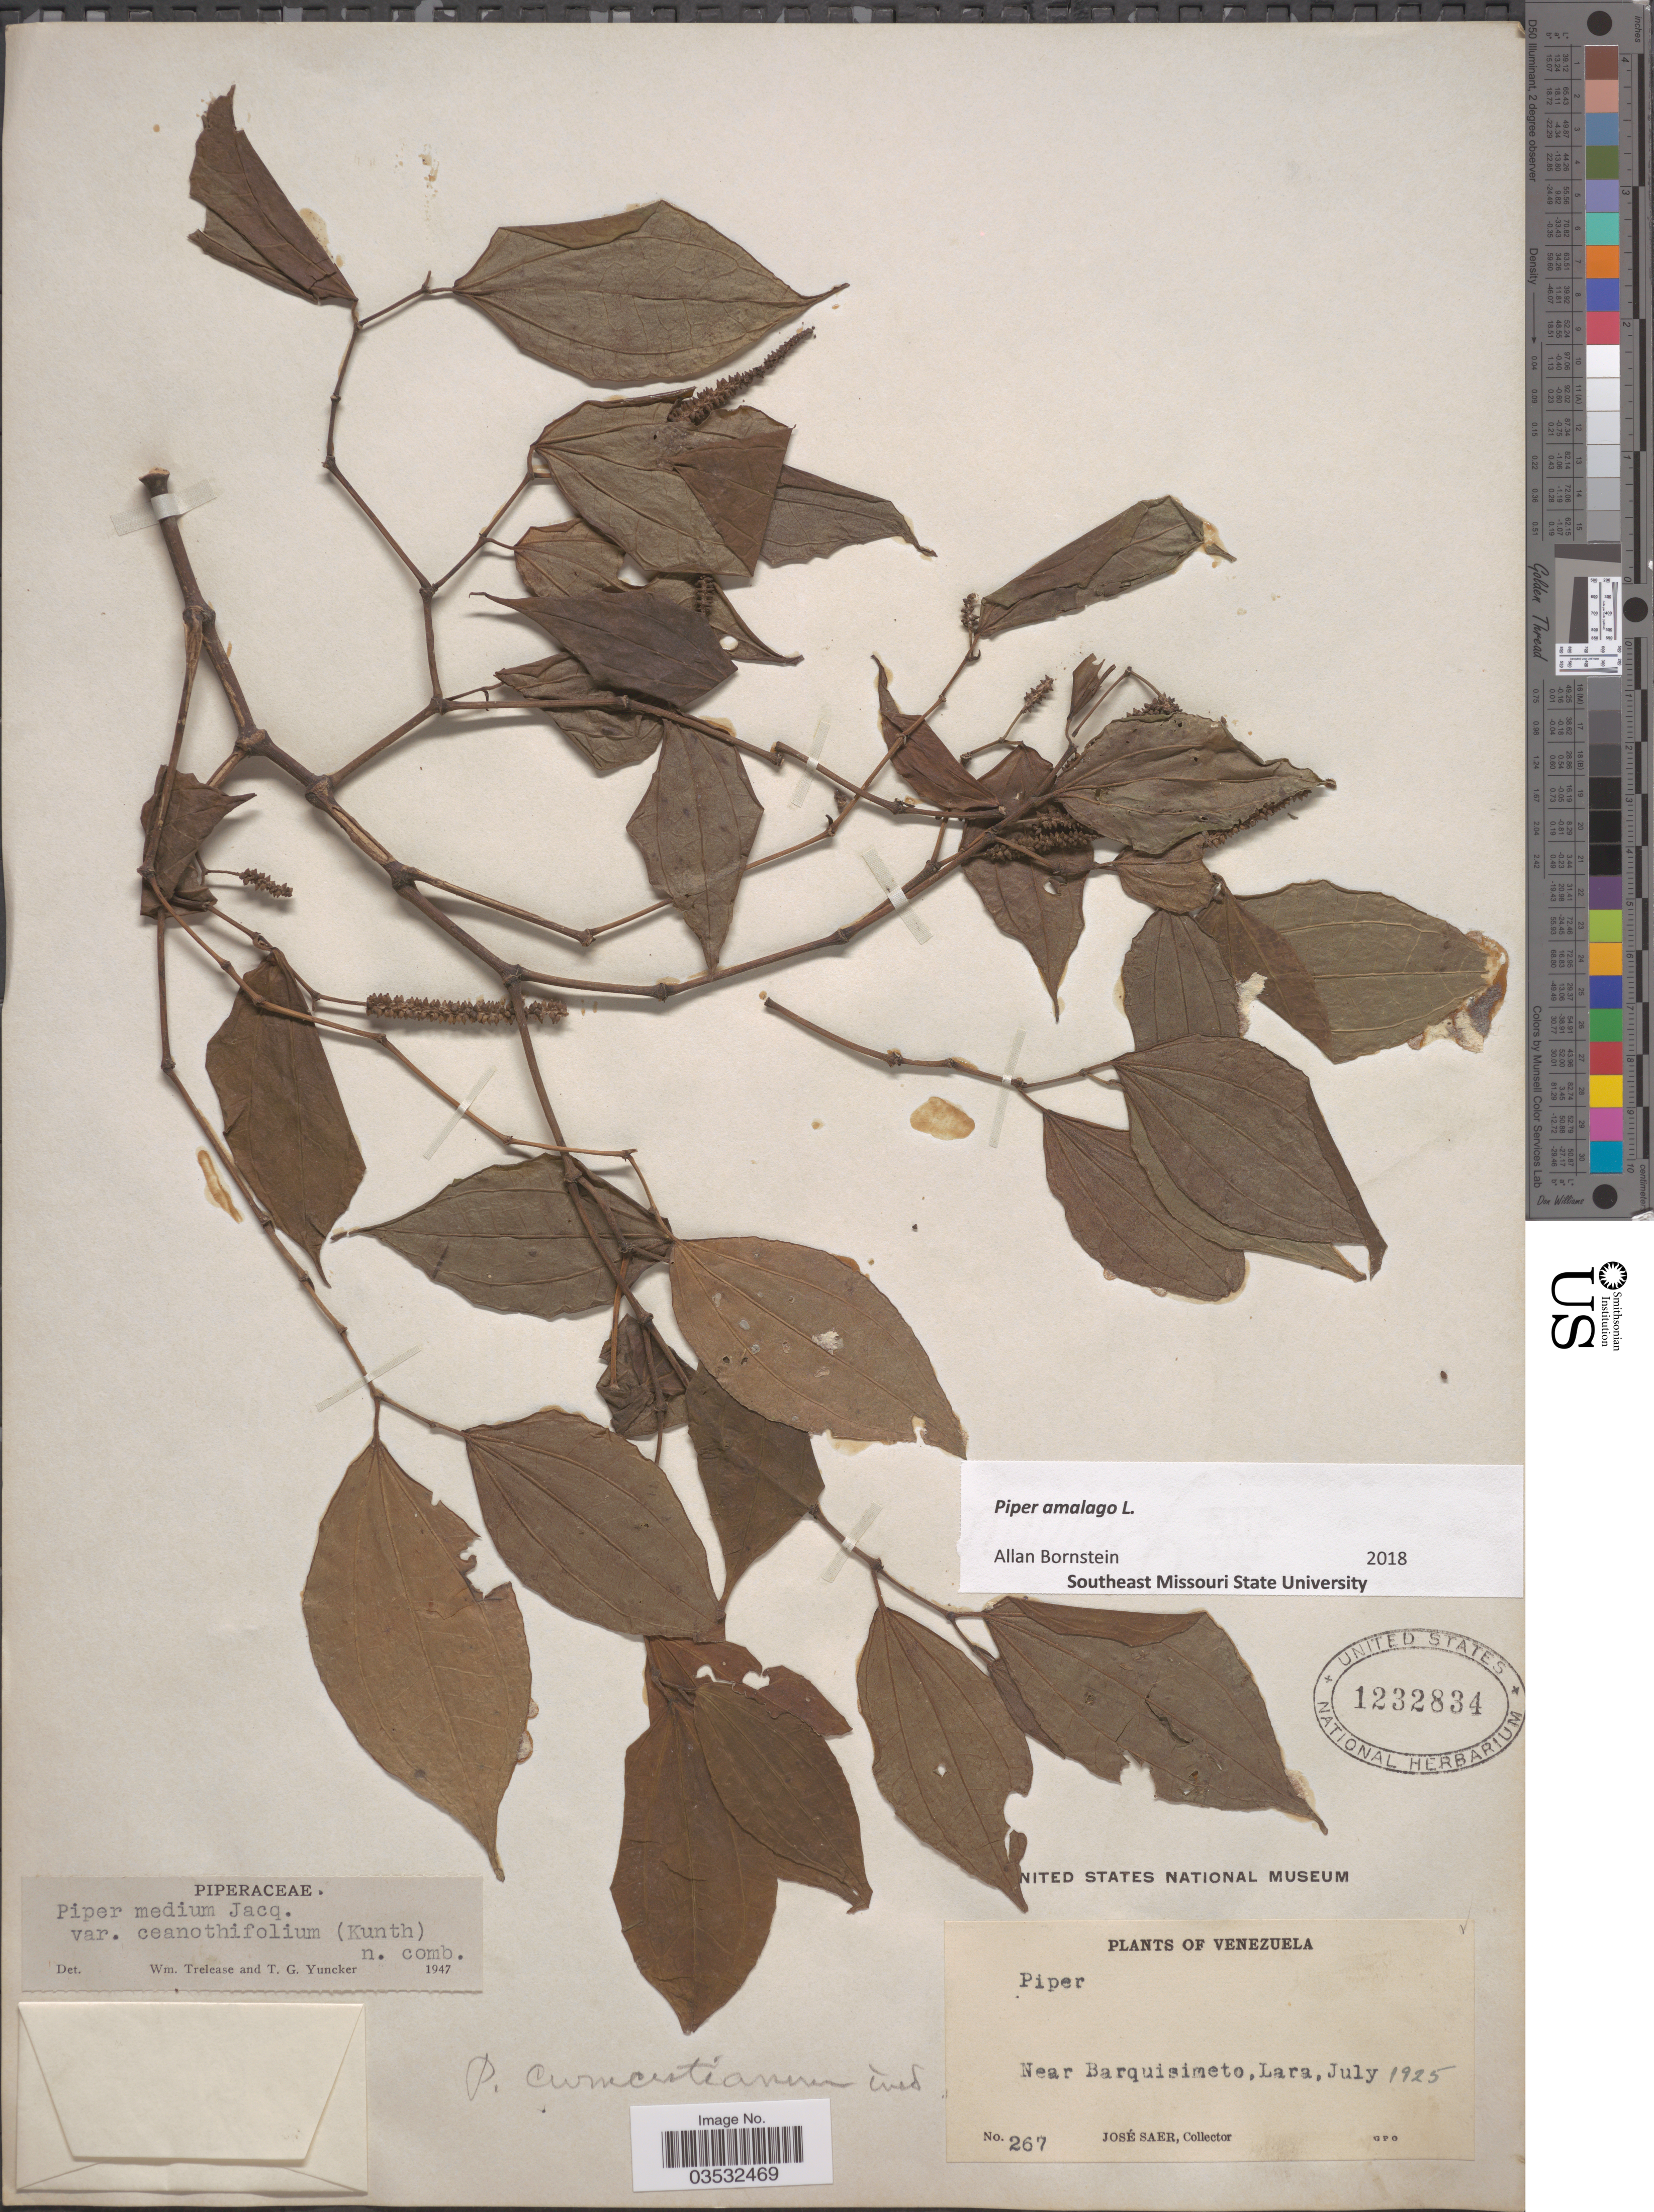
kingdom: Plantae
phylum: Tracheophyta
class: Magnoliopsida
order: Piperales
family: Piperaceae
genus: Piper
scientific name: Piper amalago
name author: L.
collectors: J. Saer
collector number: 267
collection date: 1929-07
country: Venezuela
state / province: Lara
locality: Near Barquisimeto.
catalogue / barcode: US 1232834